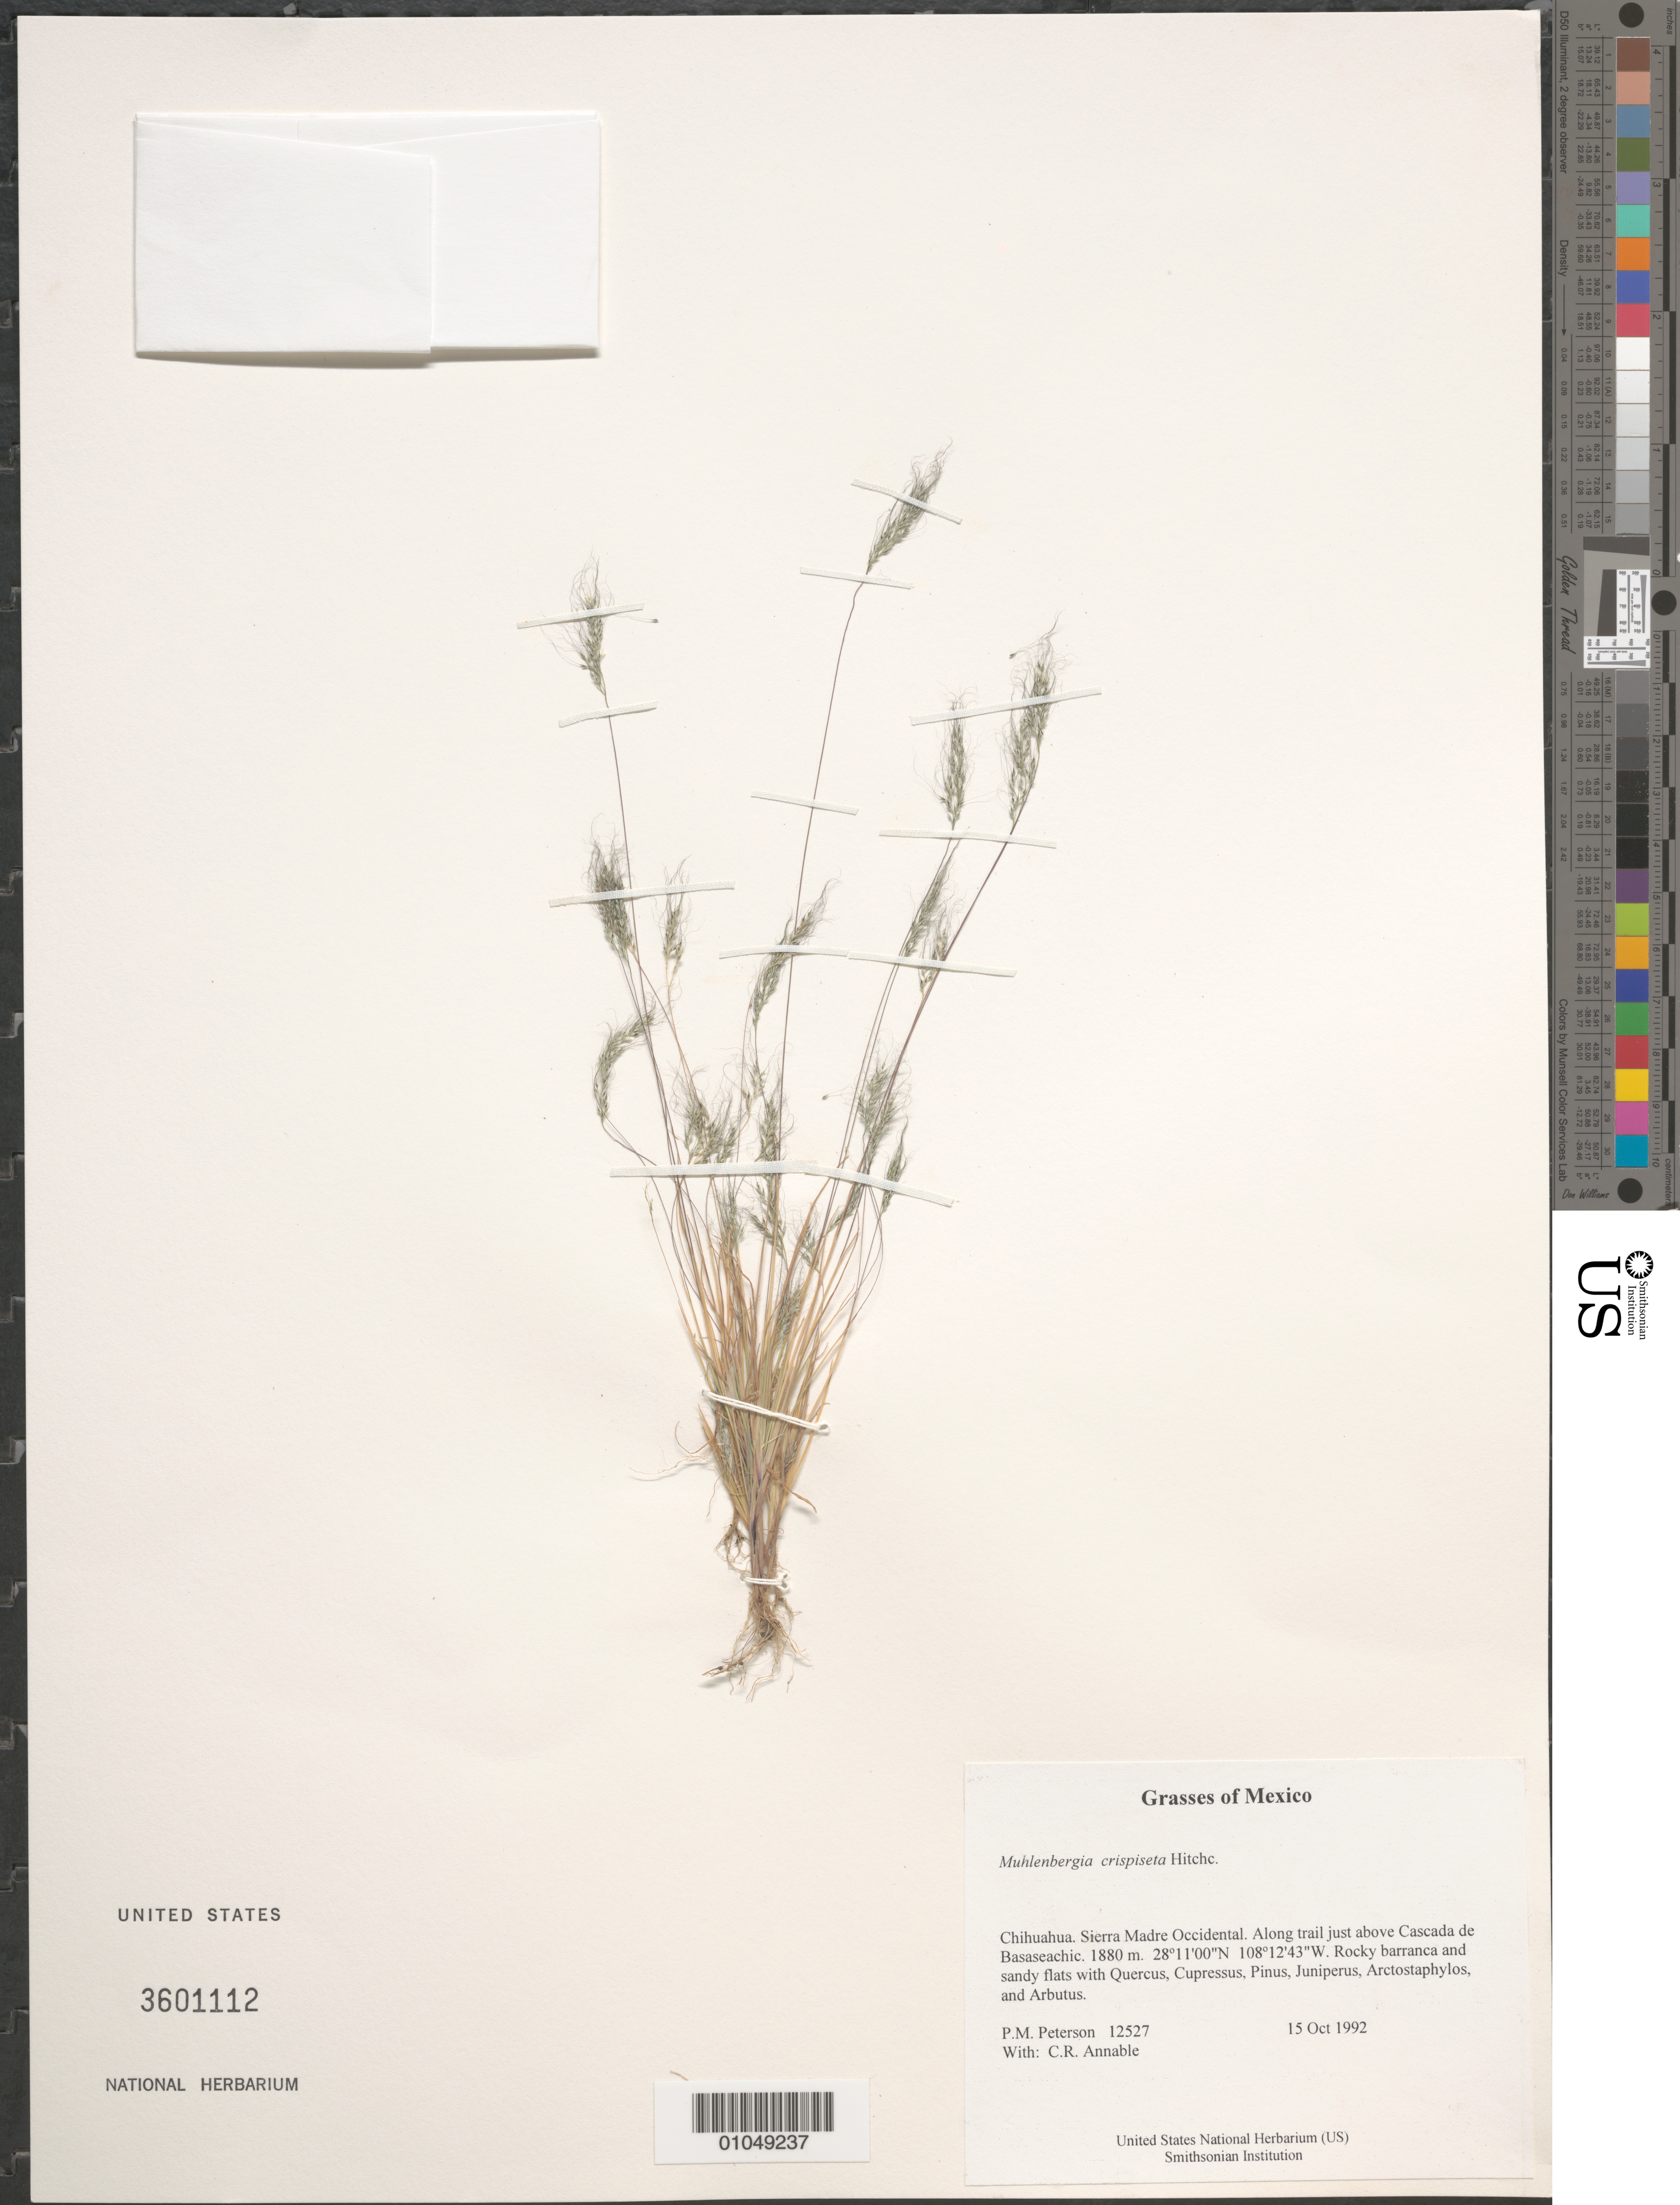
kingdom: Plantae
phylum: Tracheophyta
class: Liliopsida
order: Poales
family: Poaceae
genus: Muhlenbergia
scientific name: Muhlenbergia crispiseta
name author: Hitchc.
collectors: P. M. Peterson & C. R. Annable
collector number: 12527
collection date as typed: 15 Oct 1992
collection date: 1992-10-15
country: Mexico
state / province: Chihuahua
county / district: Sierra Madre Occidental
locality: Along trail just above Cascada de Basaseachic.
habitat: Rocky barranca and sandy flats with Quercus, Cupressus, Pinus, Juniperus, Arctostaphylos, and Arbutus.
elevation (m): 1880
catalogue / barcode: US 3601112